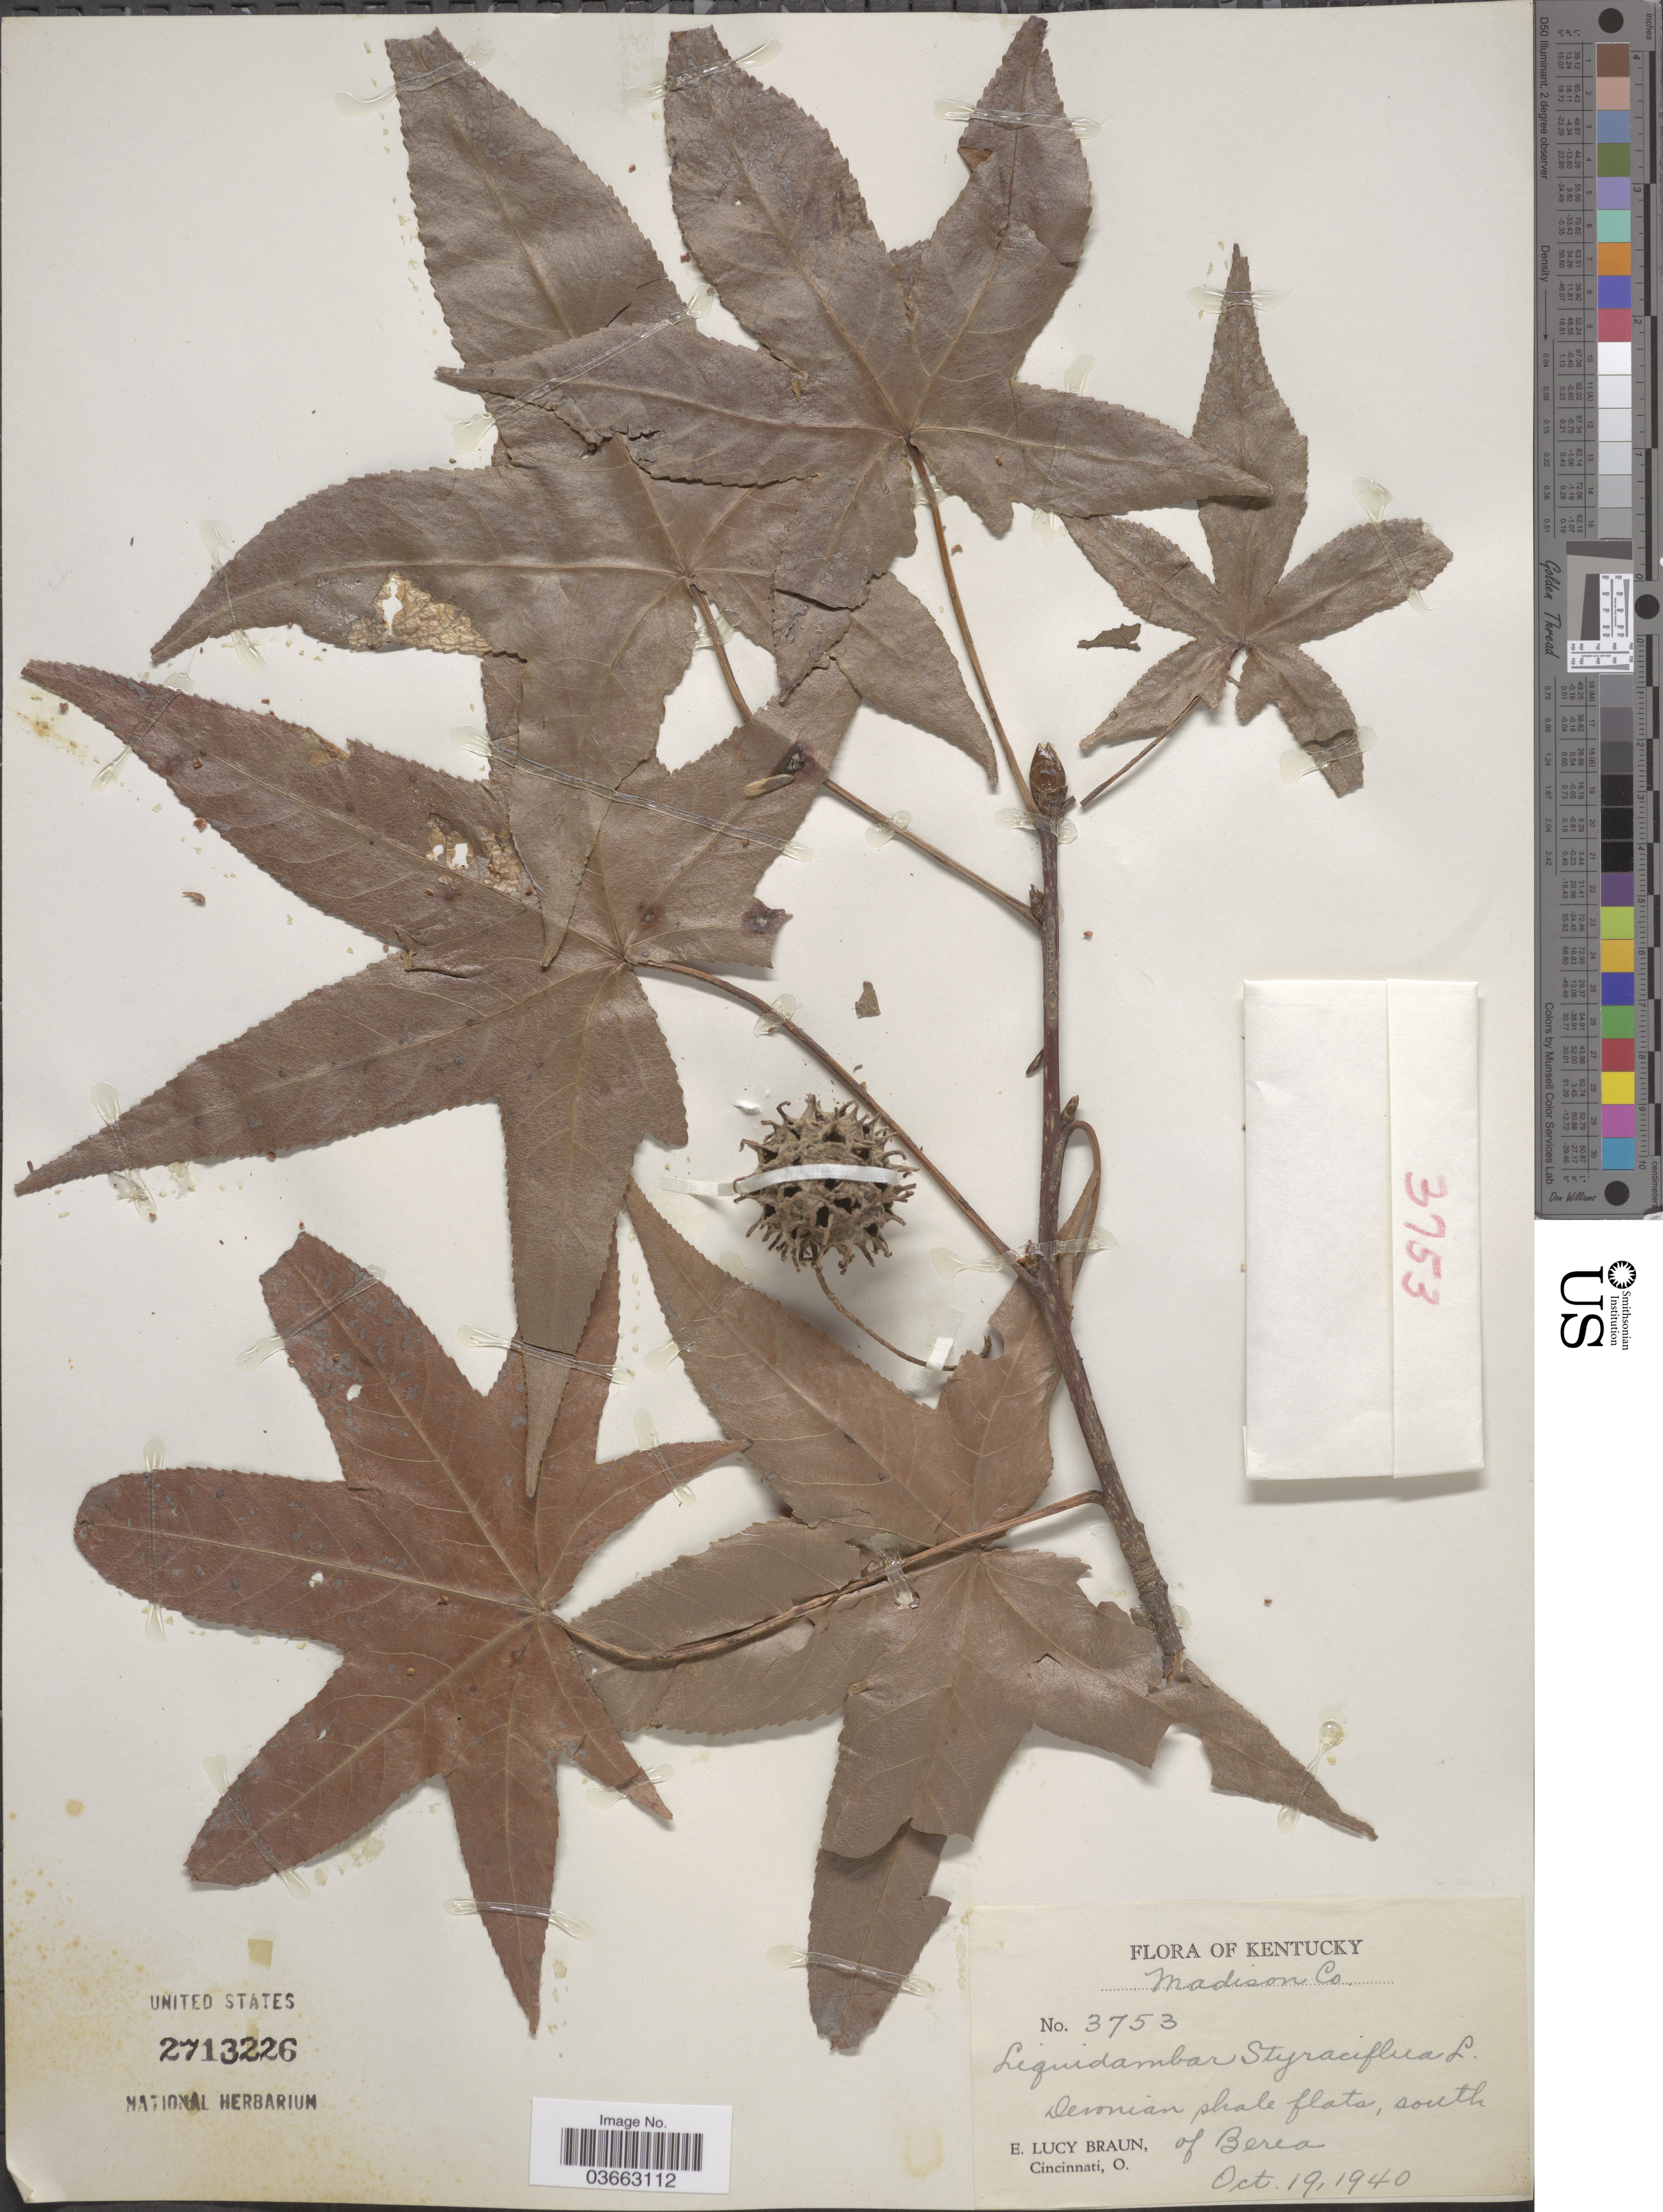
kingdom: Plantae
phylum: Tracheophyta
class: Magnoliopsida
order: Saxifragales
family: Altingiaceae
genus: Liquidambar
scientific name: Liquidambar styraciflua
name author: L.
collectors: E. L. Braun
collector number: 3753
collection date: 1940-10-19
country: United States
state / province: Kentucky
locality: Madison Co. Devonian shale flats, south of Berea.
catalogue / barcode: US 2713226